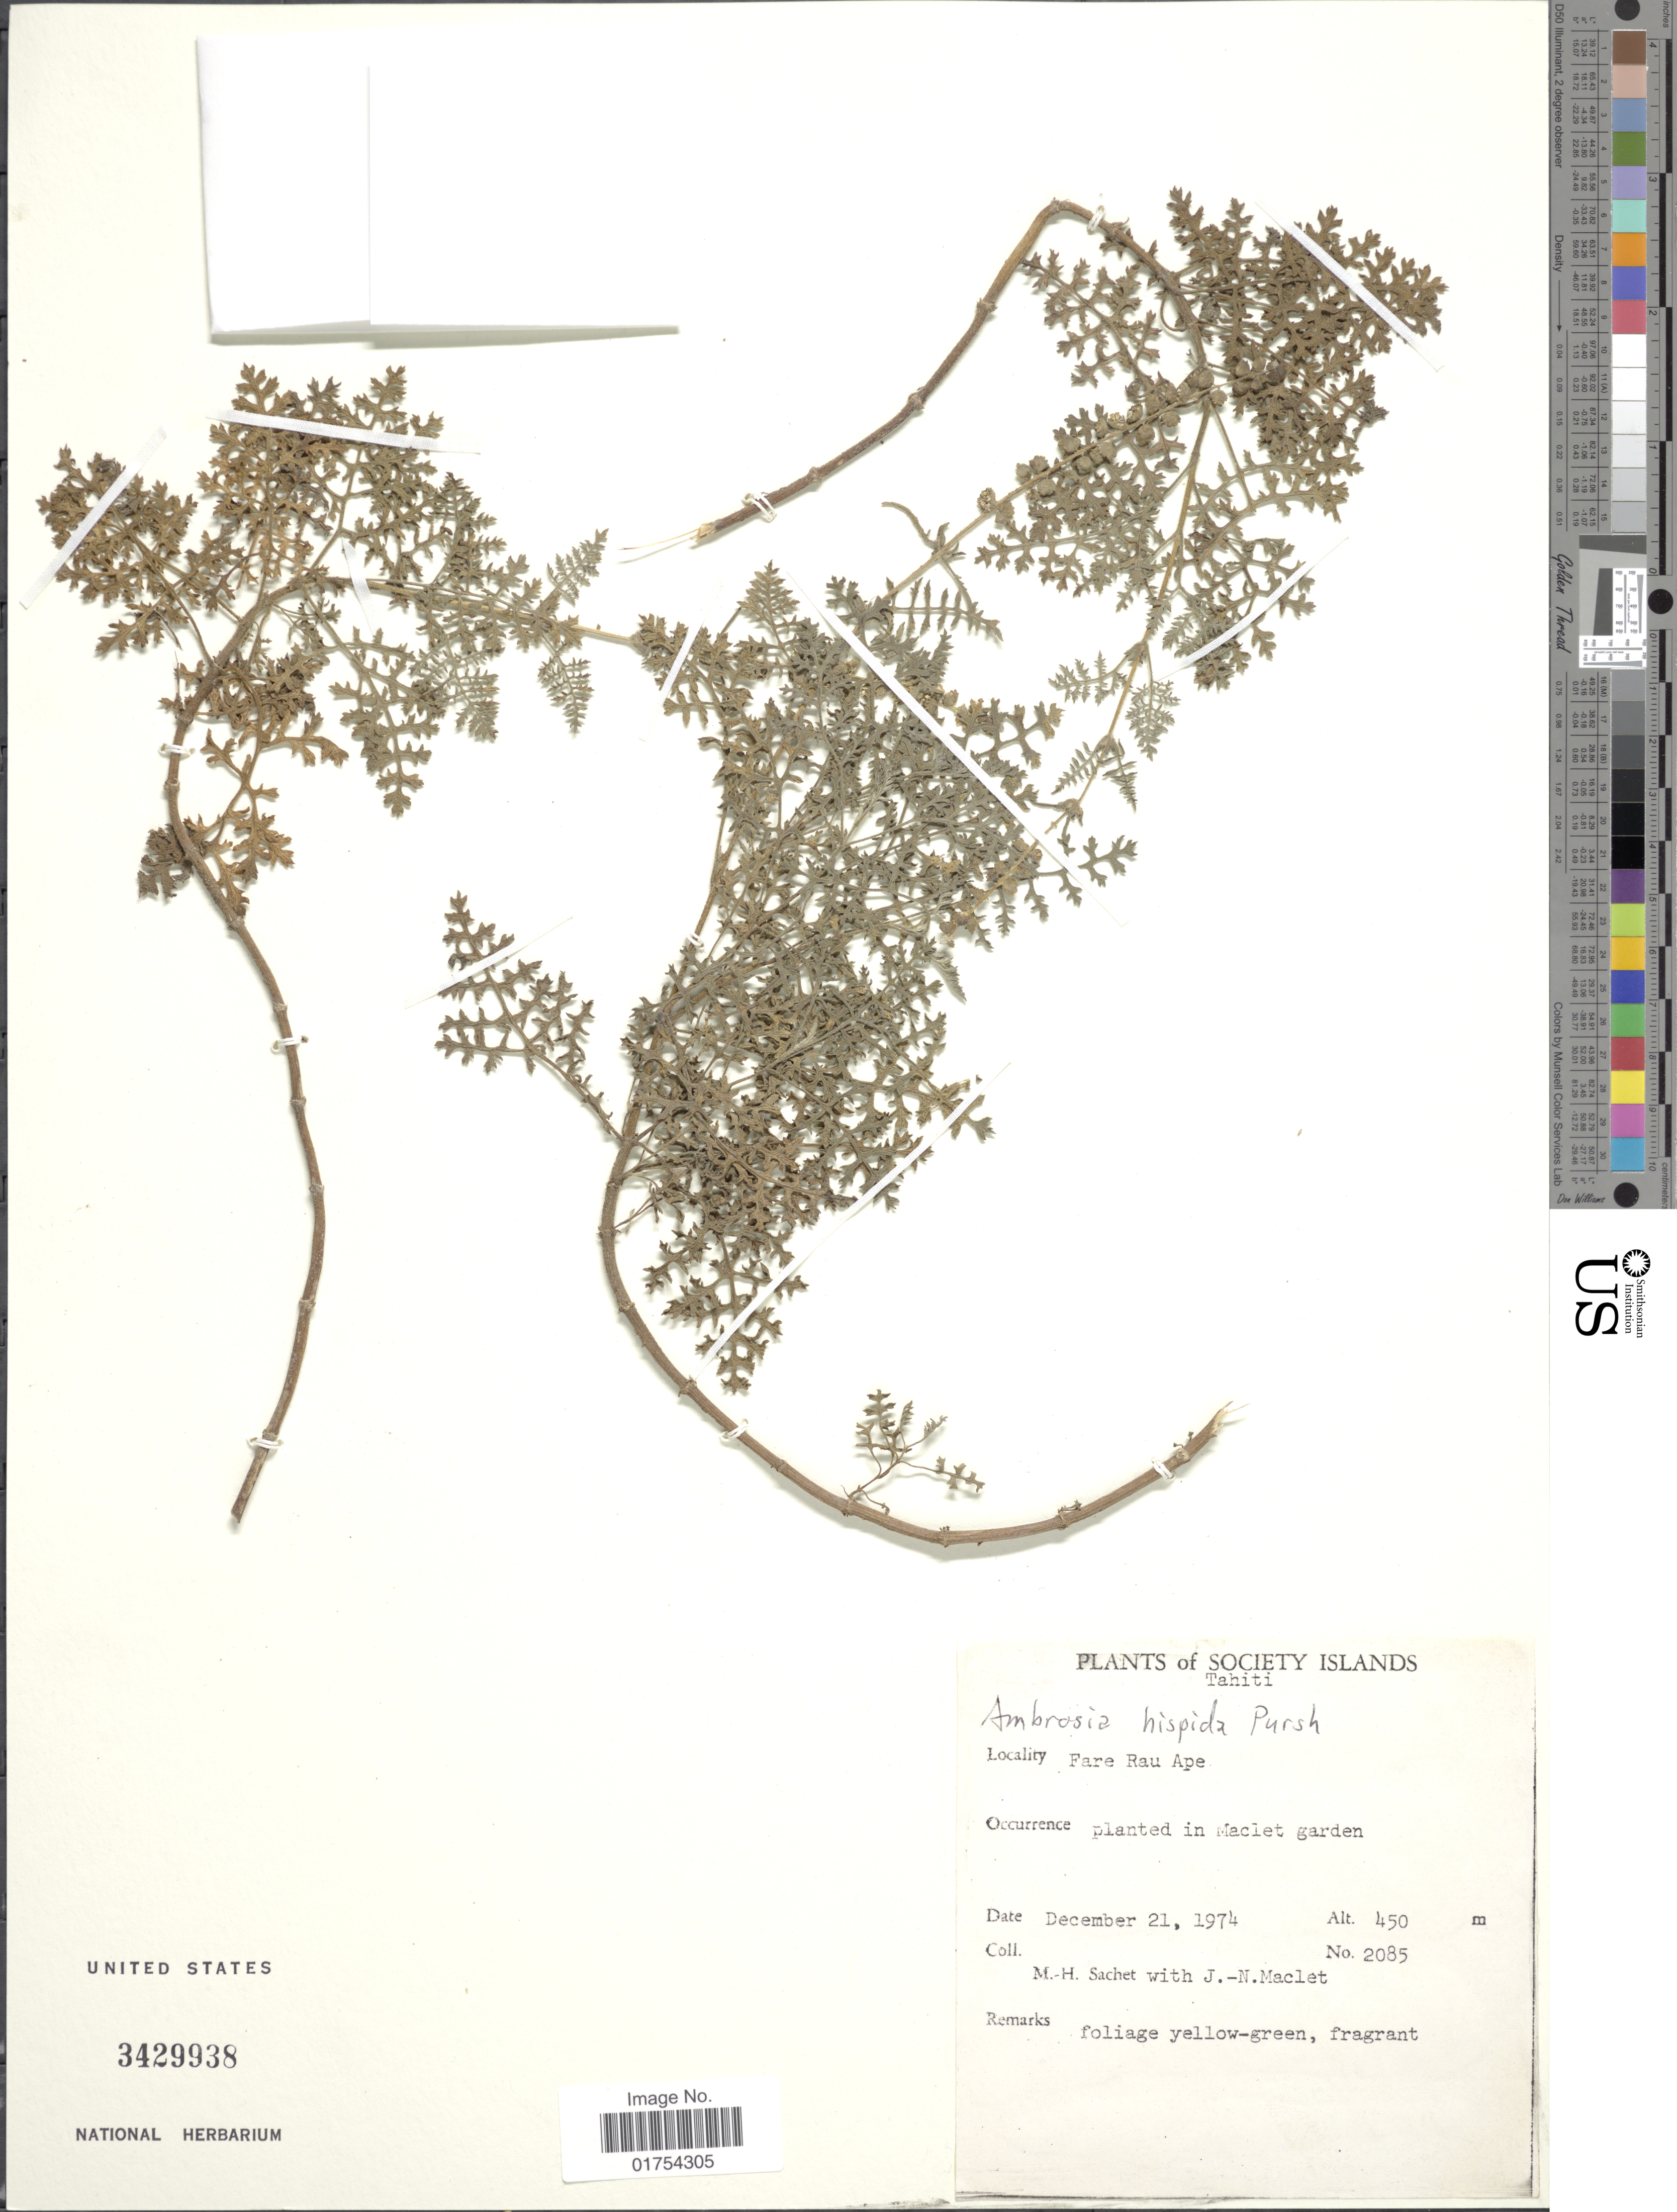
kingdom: Plantae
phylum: Tracheophyta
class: Magnoliopsida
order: Asterales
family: Asteraceae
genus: Ambrosia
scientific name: Ambrosia hispida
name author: Pursh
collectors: M.-H. Sachet & J. Maclet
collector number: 2085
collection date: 1974-12-21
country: French Polynesia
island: Tahiti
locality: Society Island, Tahiti, Fare Rau Ape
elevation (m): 450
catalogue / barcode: US 3429938